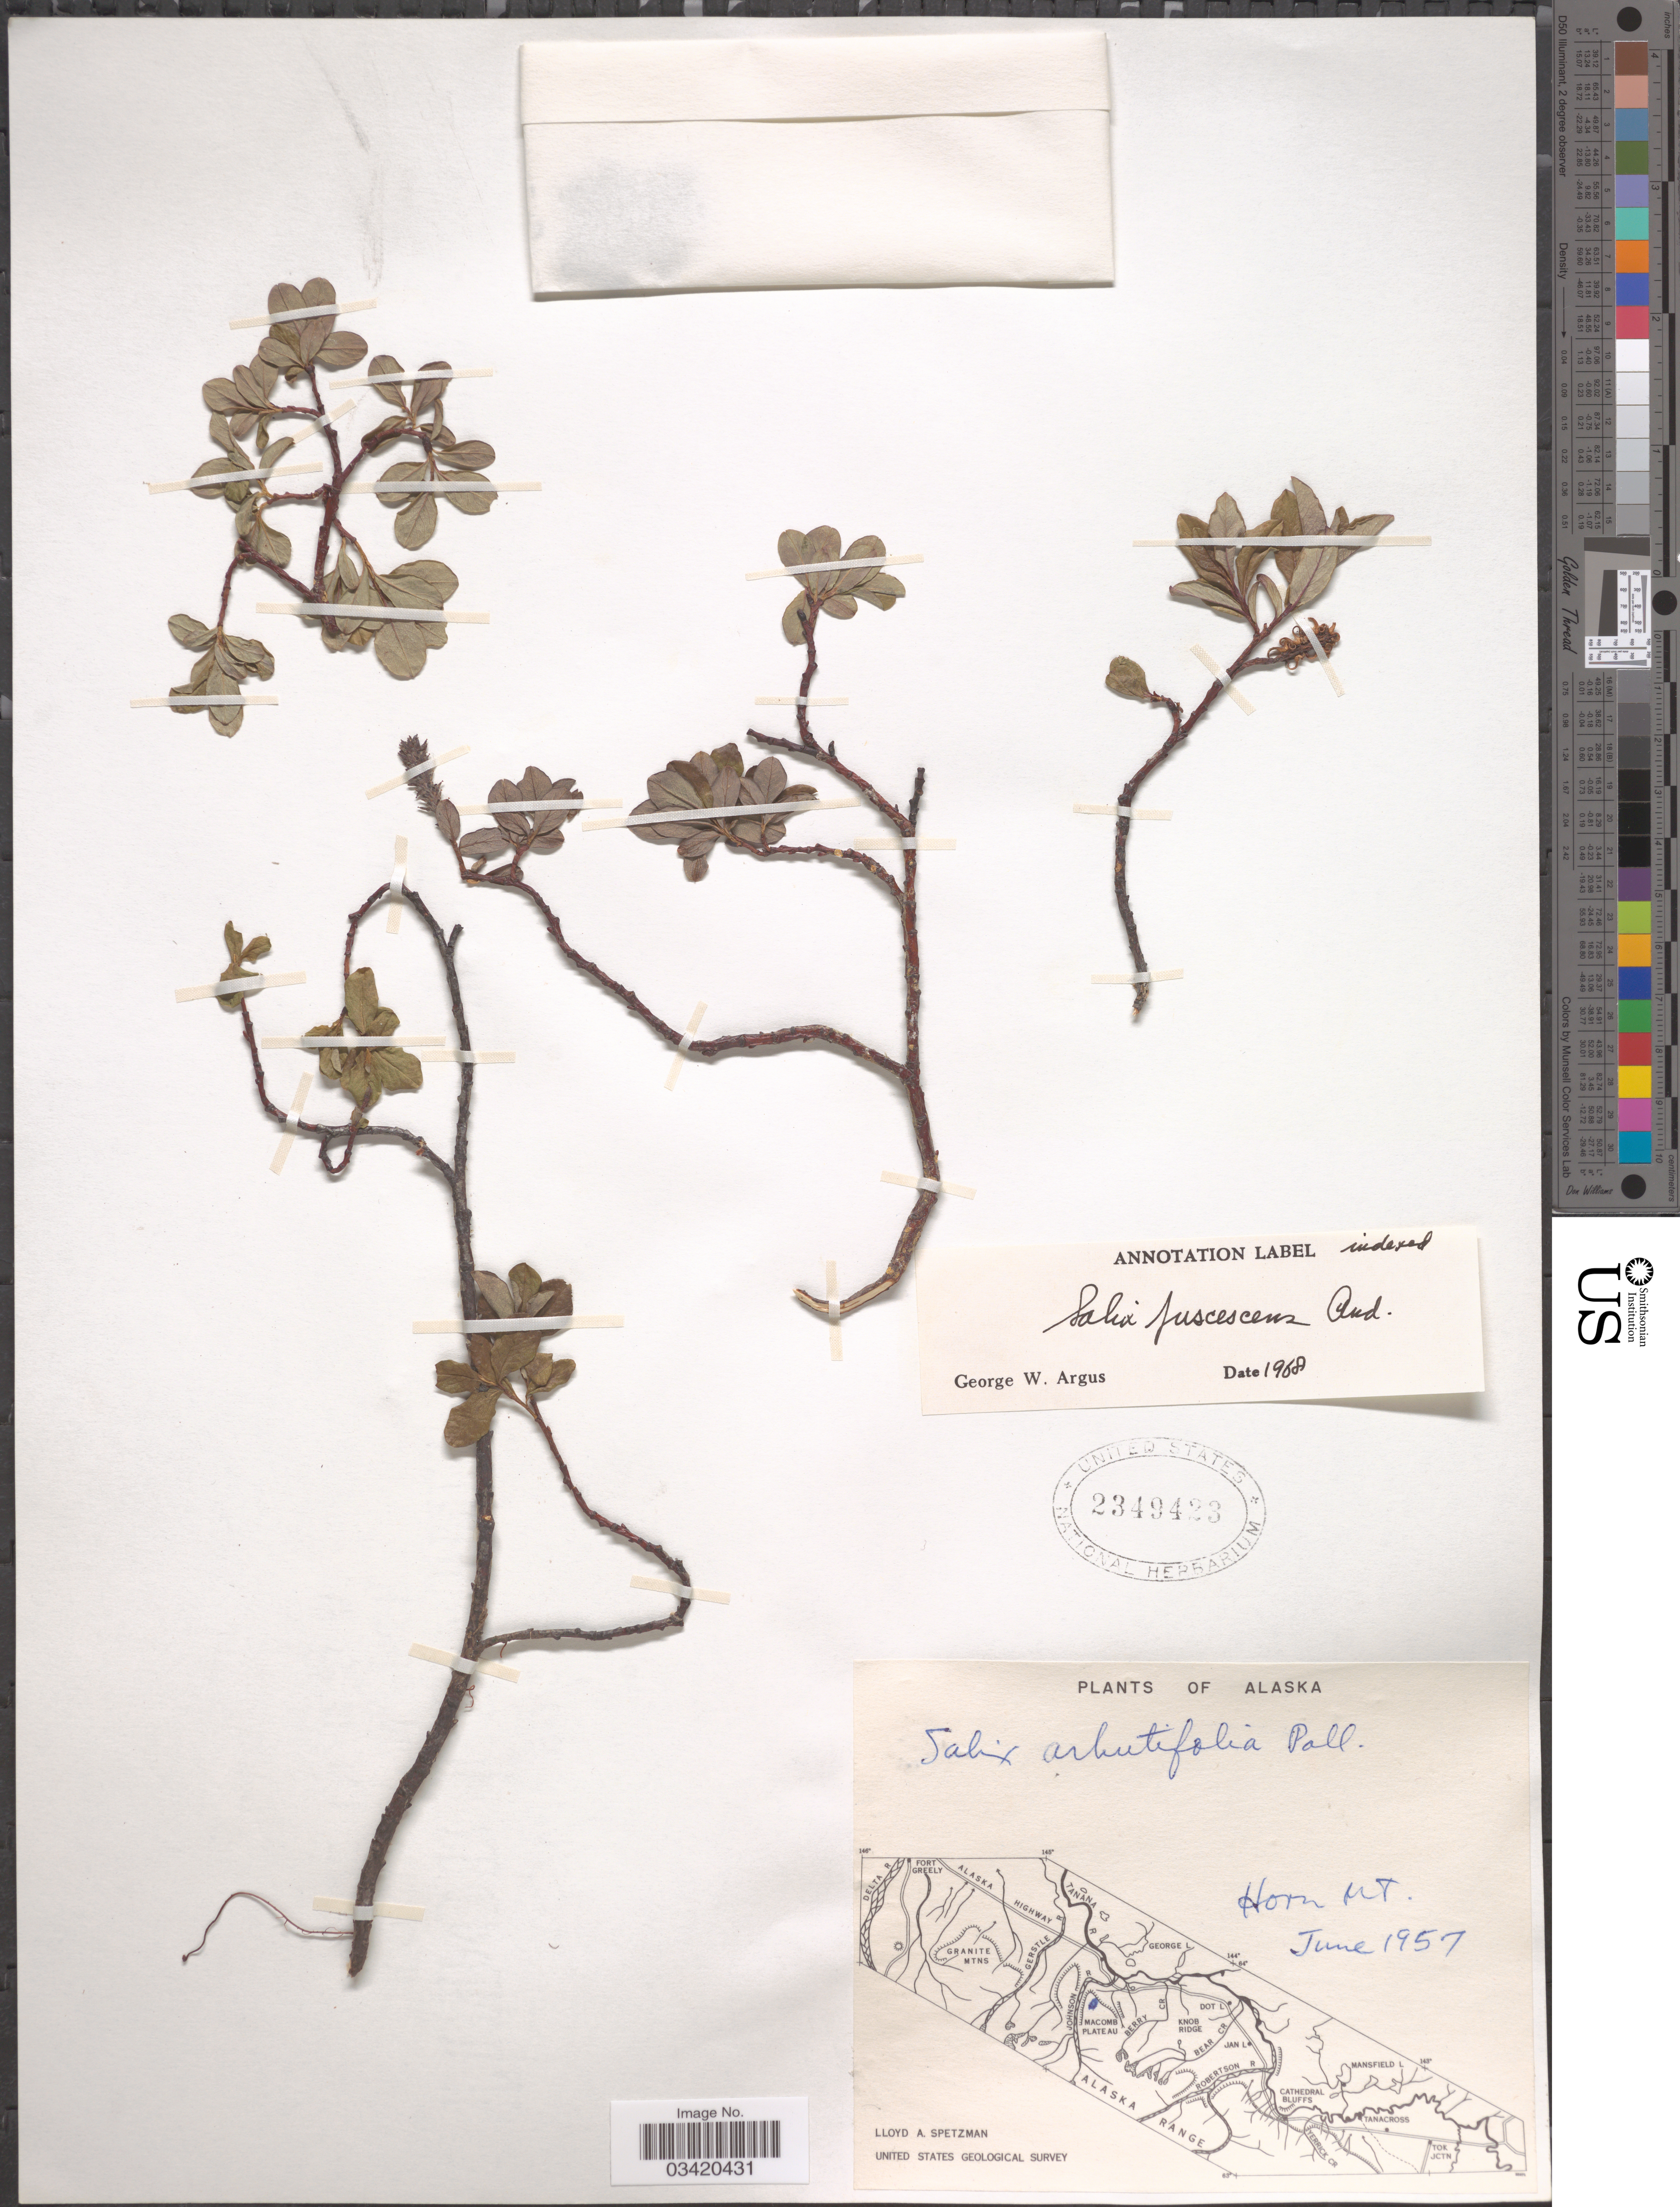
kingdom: Plantae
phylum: Tracheophyta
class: Magnoliopsida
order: Malpighiales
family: Salicaceae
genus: Salix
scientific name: Salix fuscescens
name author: Andersson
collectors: L. Spetzman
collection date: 1957-06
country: United States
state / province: Alaska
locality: Horn Mt.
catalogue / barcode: US 2349423